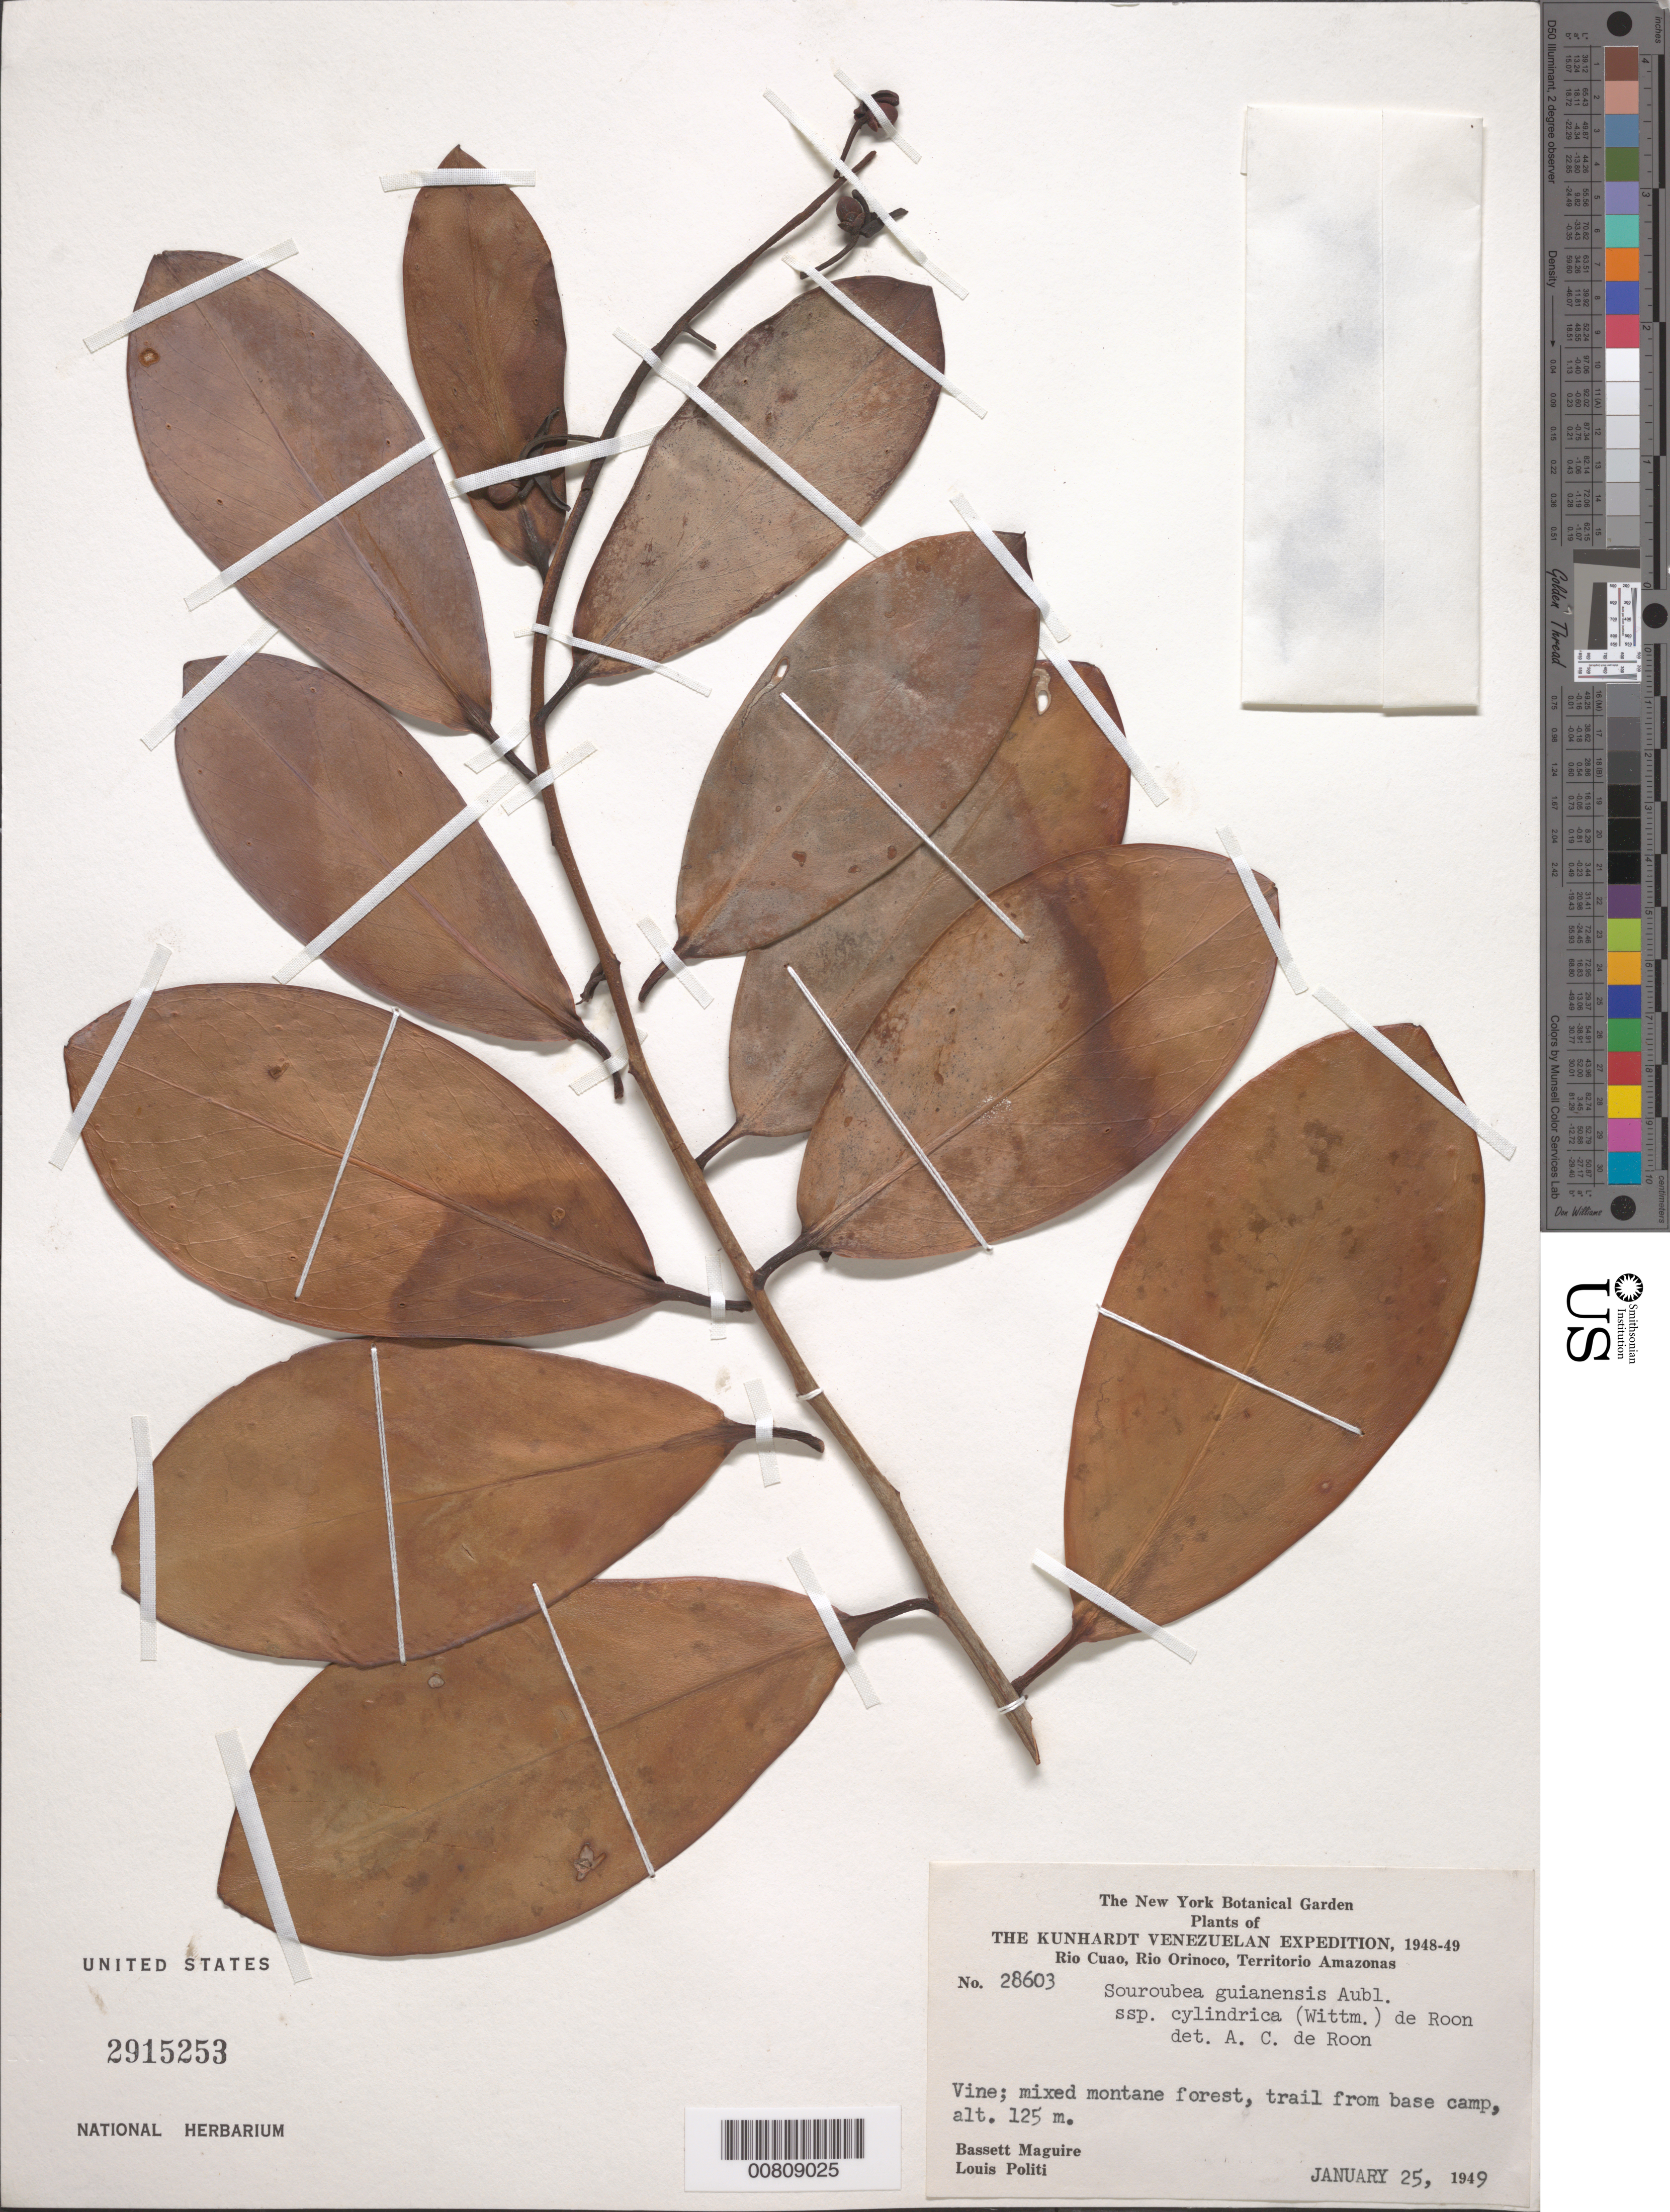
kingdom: Plantae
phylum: Tracheophyta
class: Magnoliopsida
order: Ericales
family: Marcgraviaceae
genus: Souroubea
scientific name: Souroubea guianensis subsp. cylindrica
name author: (Wittm.) de Roon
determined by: de Roon, A. C.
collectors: B. Maguire & L. Politi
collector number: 28603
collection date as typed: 25-Jan-49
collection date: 1949-01-25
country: Venezuela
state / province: Amazonas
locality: Cerro Sipapo (Paráque), Base Camp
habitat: Mixed montane forest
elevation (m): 125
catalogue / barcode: US 2915253